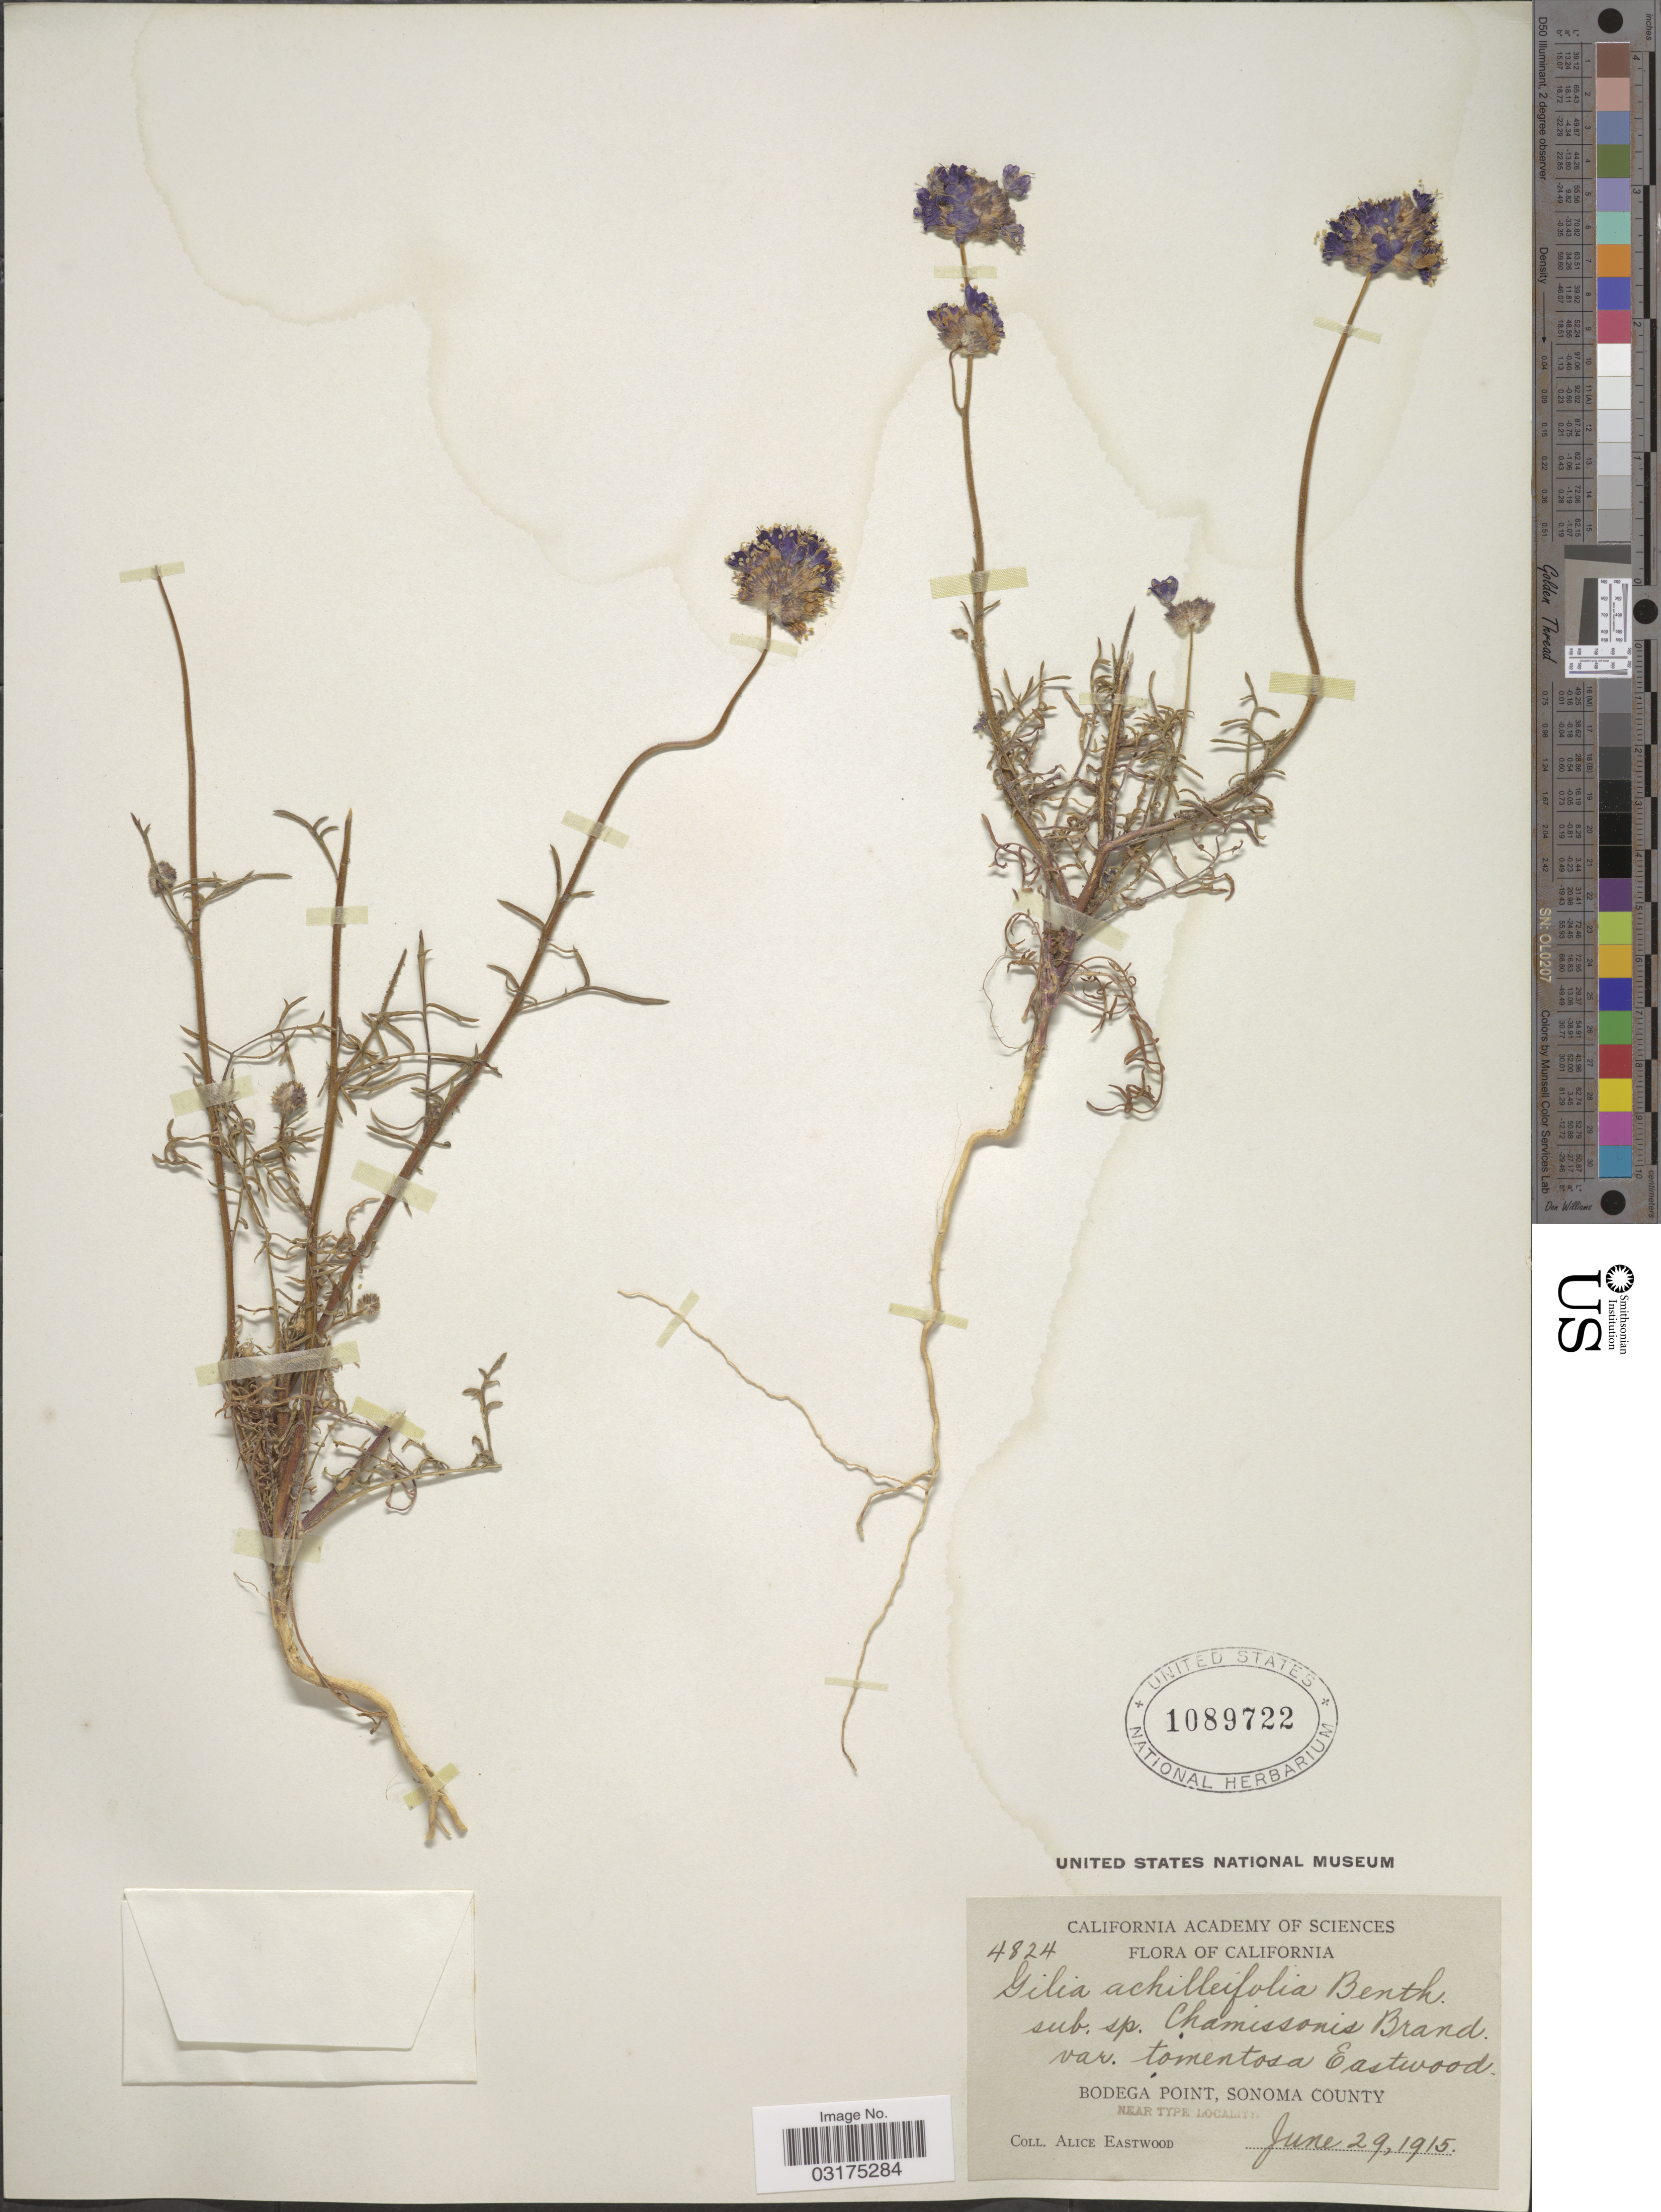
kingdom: Plantae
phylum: Tracheophyta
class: Magnoliopsida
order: Ericales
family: Polemoniaceae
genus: Gilia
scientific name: Gilia capitata subsp. chamissonis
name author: (Greene) V.E. Grant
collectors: A. Eastwood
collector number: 4824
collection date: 1915-06-29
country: United States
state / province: California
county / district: Sonoma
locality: Bodega Point, Sonoma County.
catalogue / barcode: US 1089722